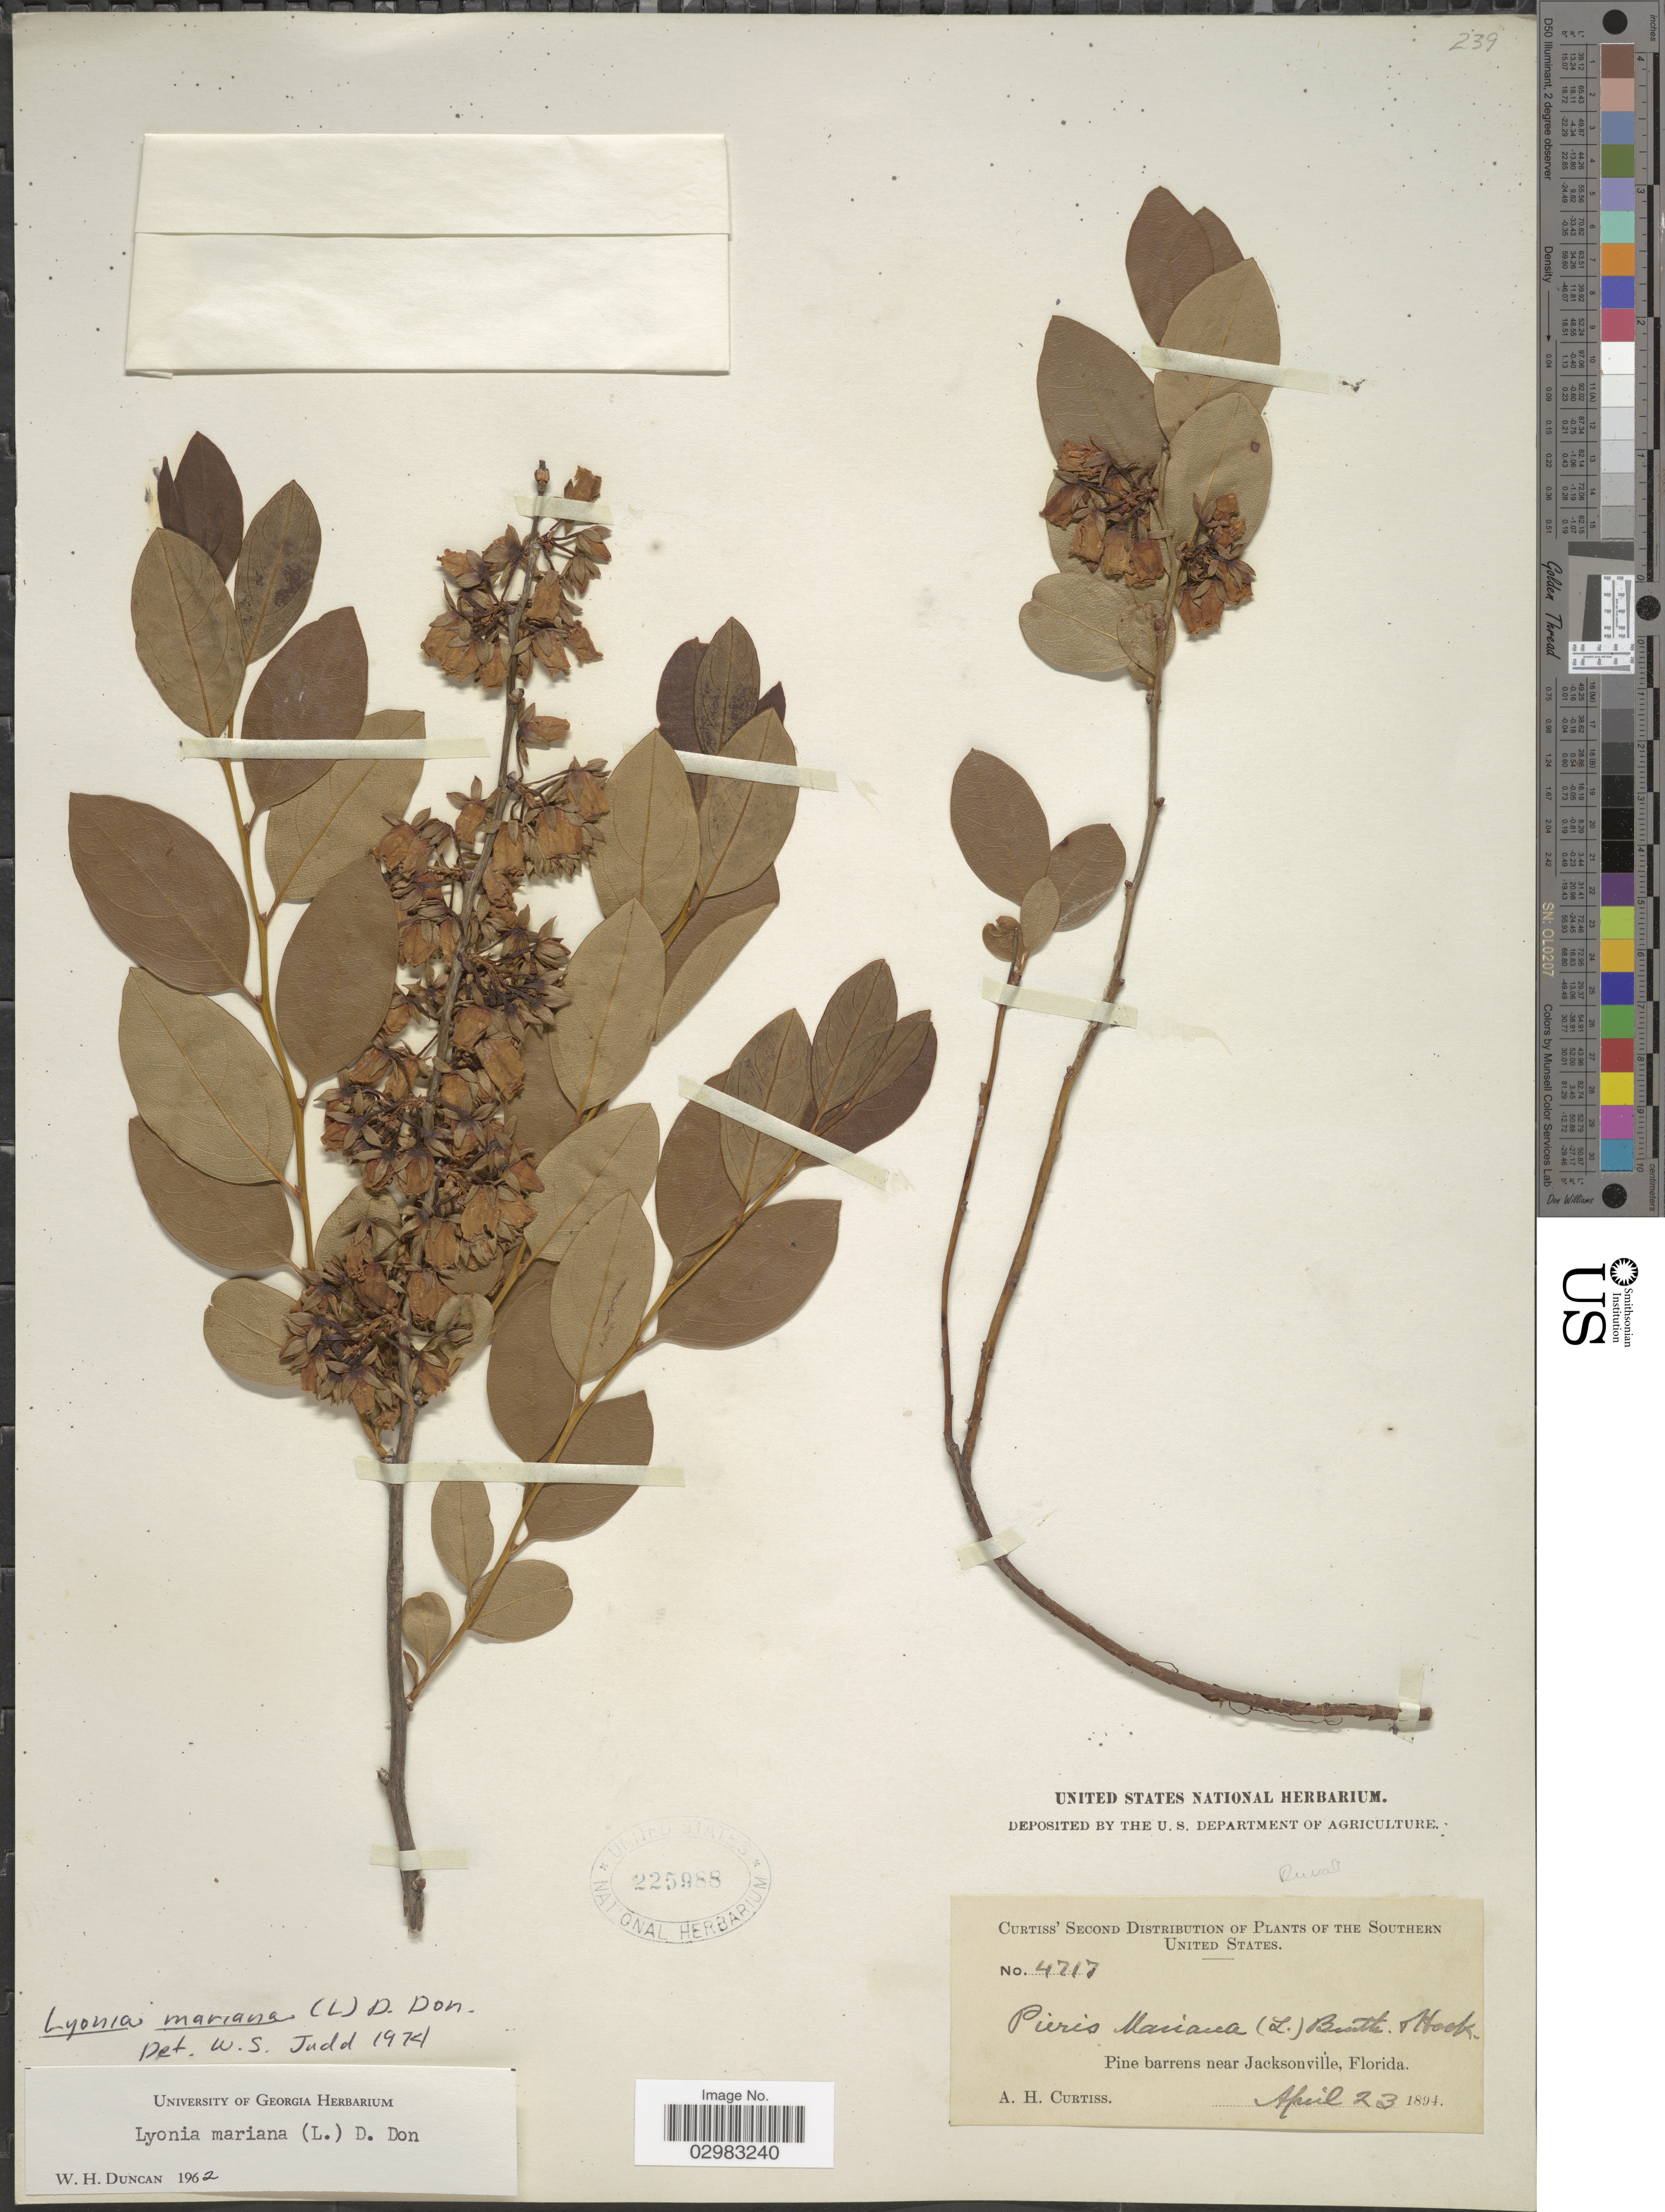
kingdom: Plantae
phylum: Tracheophyta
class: Magnoliopsida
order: Ericales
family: Ericaceae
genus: Lyonia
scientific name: Lyonia mariana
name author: (L.) D. Don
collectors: A. H. Curtiss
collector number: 4717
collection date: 1894-04-23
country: United States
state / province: Florida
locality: Southern United States. Pine barrens near Jacksonville.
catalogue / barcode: US 225988